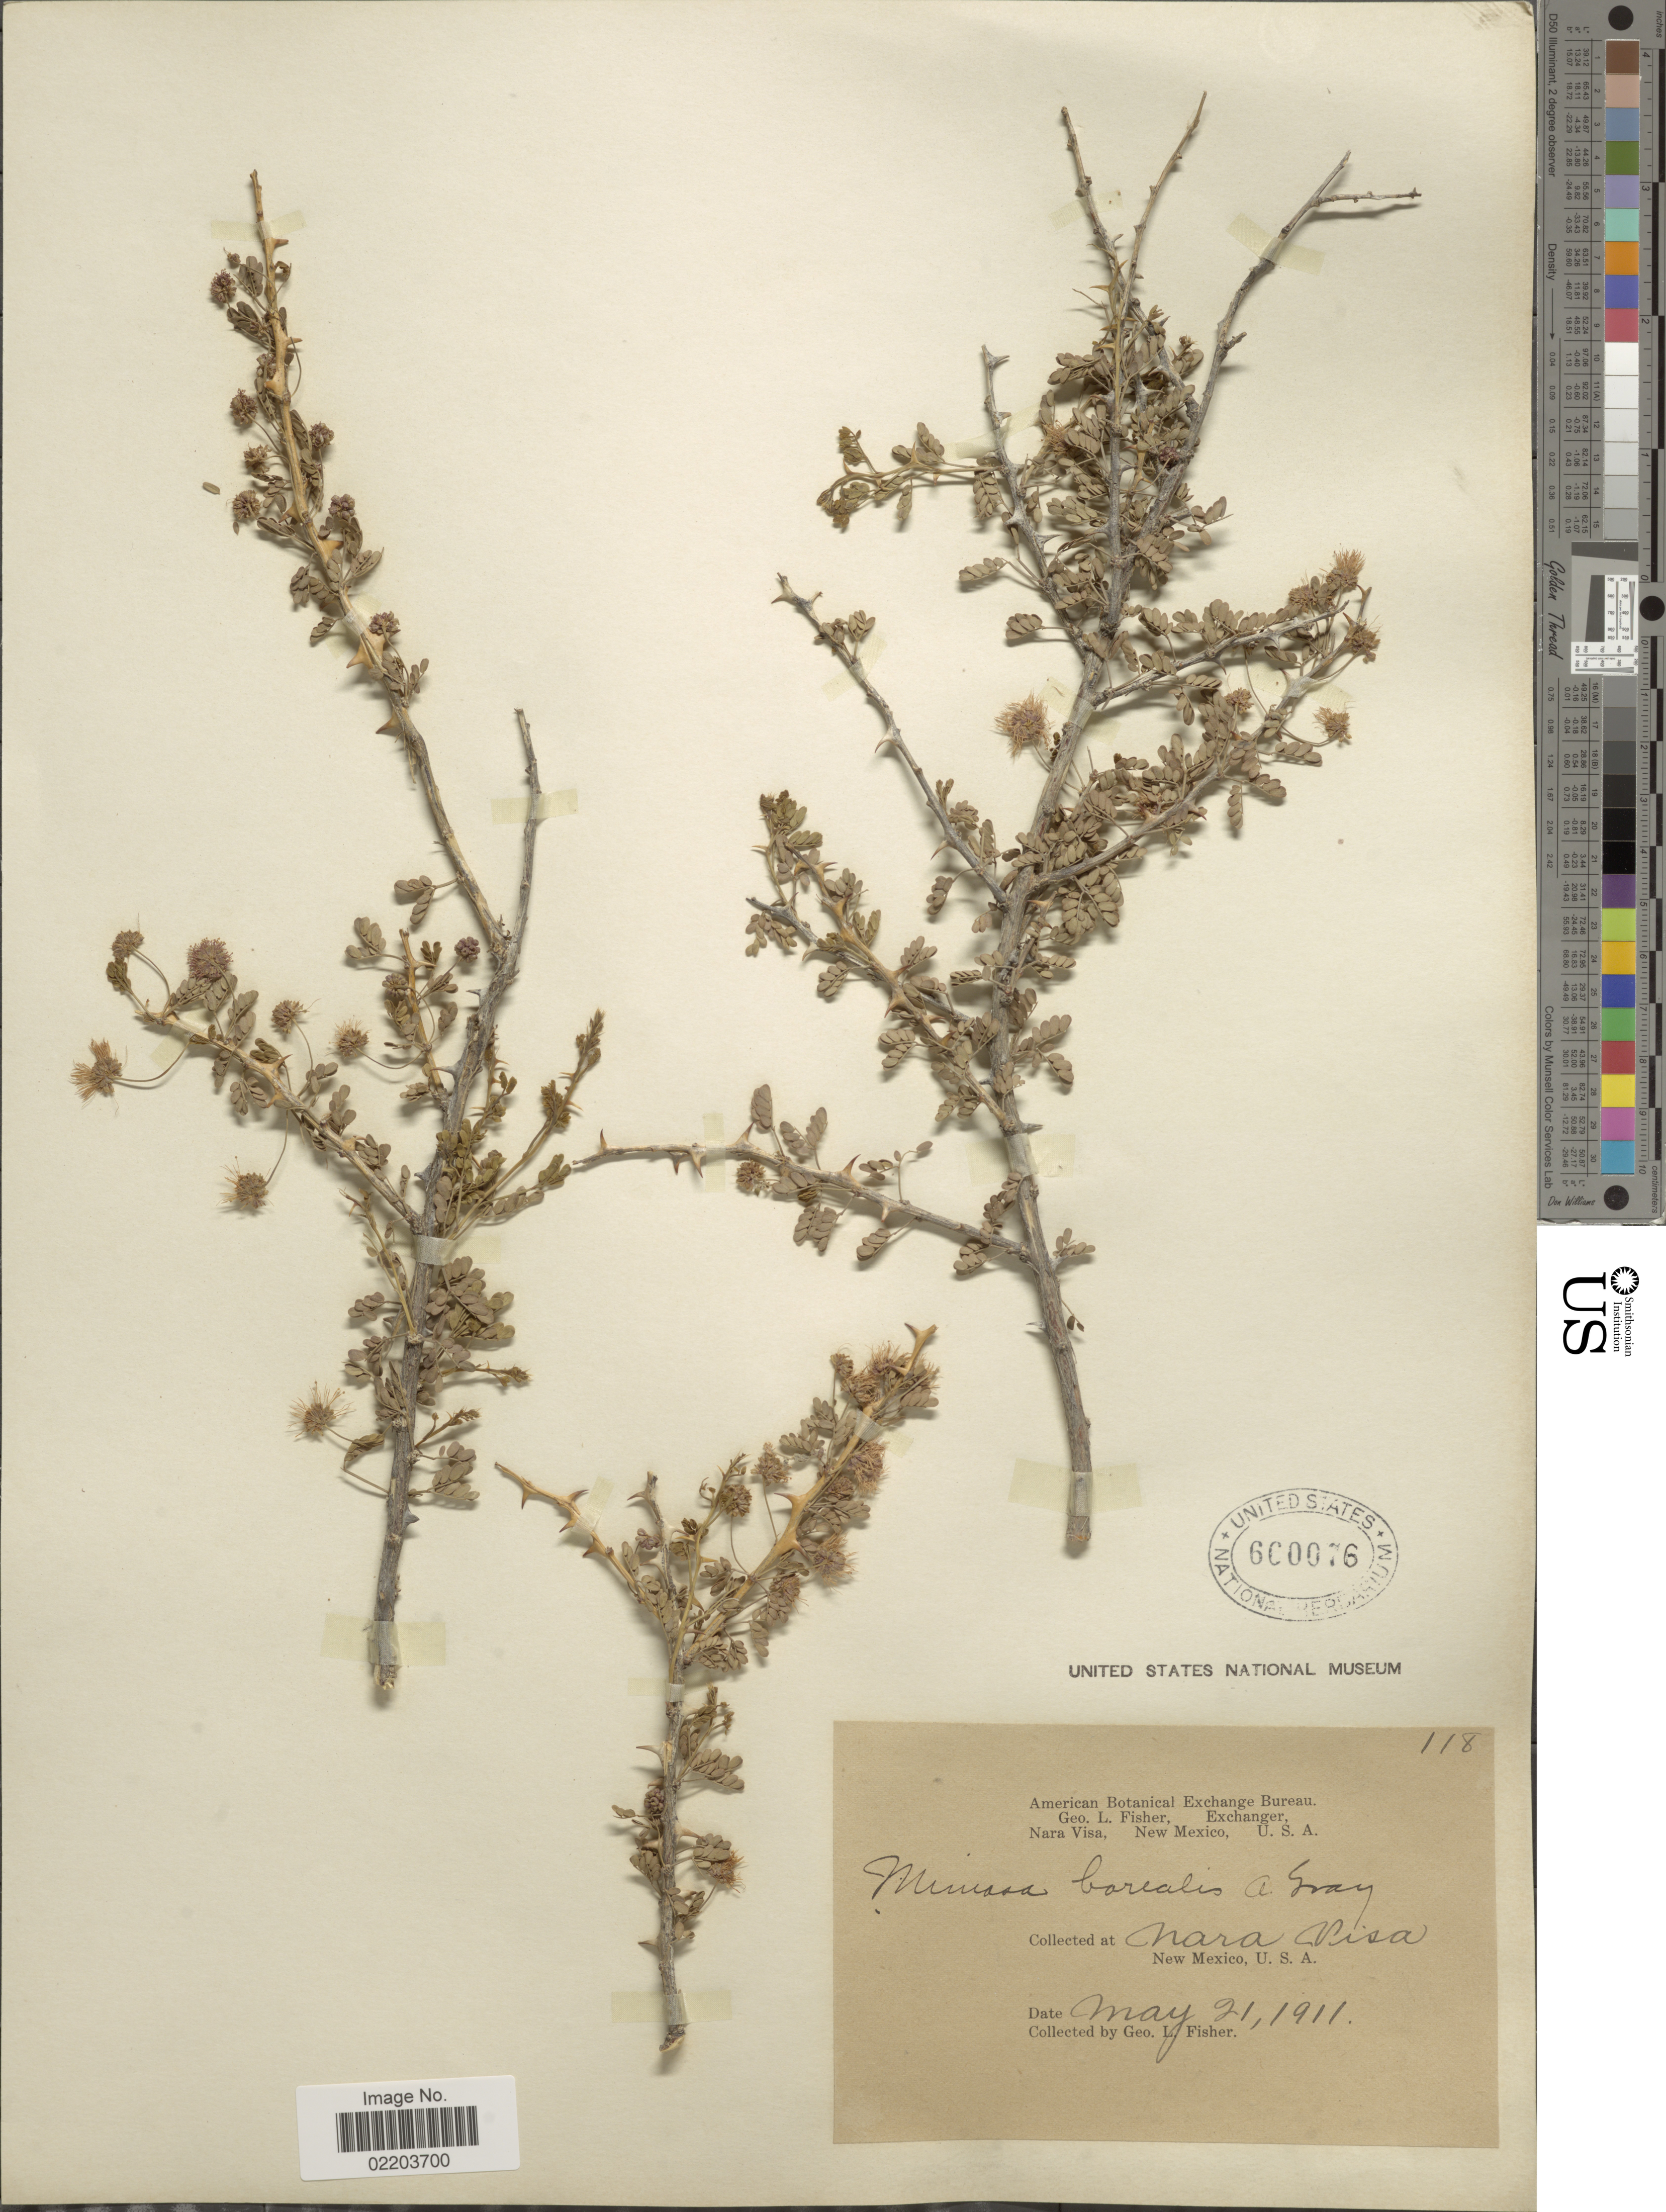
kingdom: Plantae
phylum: Tracheophyta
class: Magnoliopsida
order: Fabales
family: Fabaceae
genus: Mimosa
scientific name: Mimosa borealis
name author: A. Gray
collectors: G. L. Fisher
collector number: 118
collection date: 1911-05-21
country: United States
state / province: New Mexico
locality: Nara Visa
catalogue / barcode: US 660076